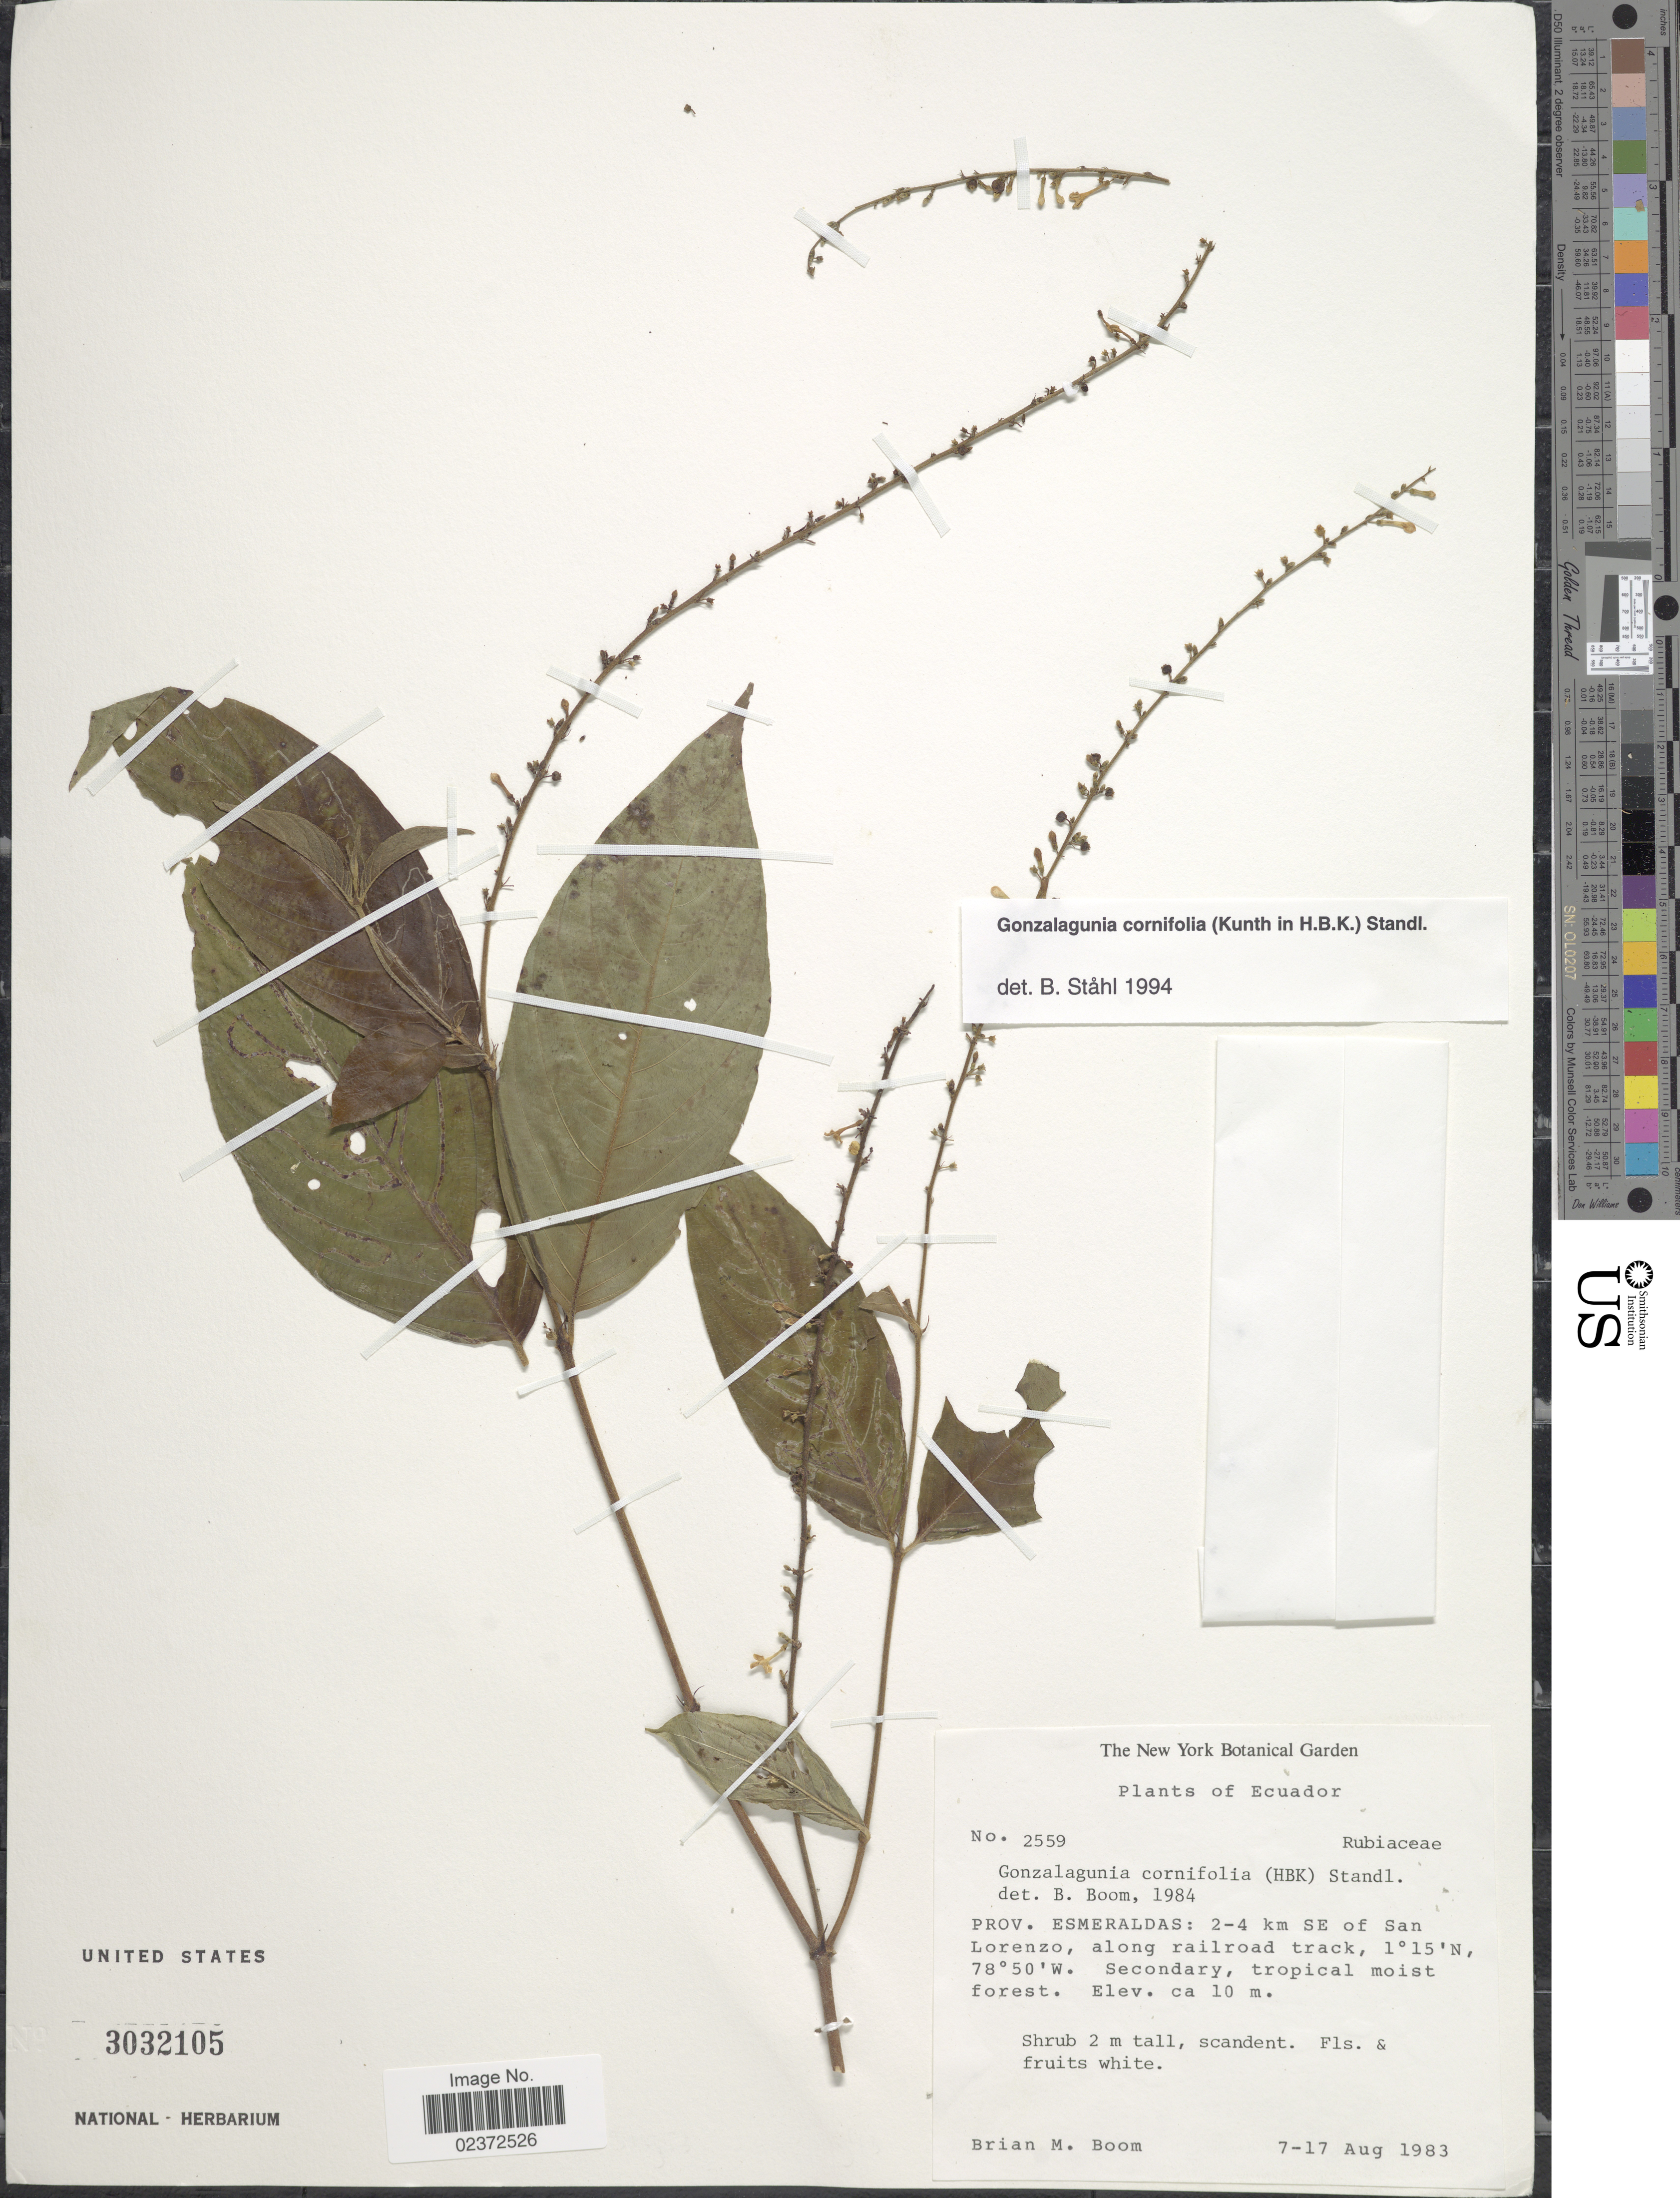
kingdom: Plantae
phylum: Tracheophyta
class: Magnoliopsida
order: Gentianales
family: Rubiaceae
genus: Gonzalagunia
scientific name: Gonzalagunia cornifolia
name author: (Kunth) Standl.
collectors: B. M. Boom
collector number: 2559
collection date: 1983-08-07/1983-08-17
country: Ecuador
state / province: Esmeraldas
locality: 2-4 km SE of San Lorenzo, along railroad track. Secondary, tropical moist forest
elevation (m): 10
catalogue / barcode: US 3032105